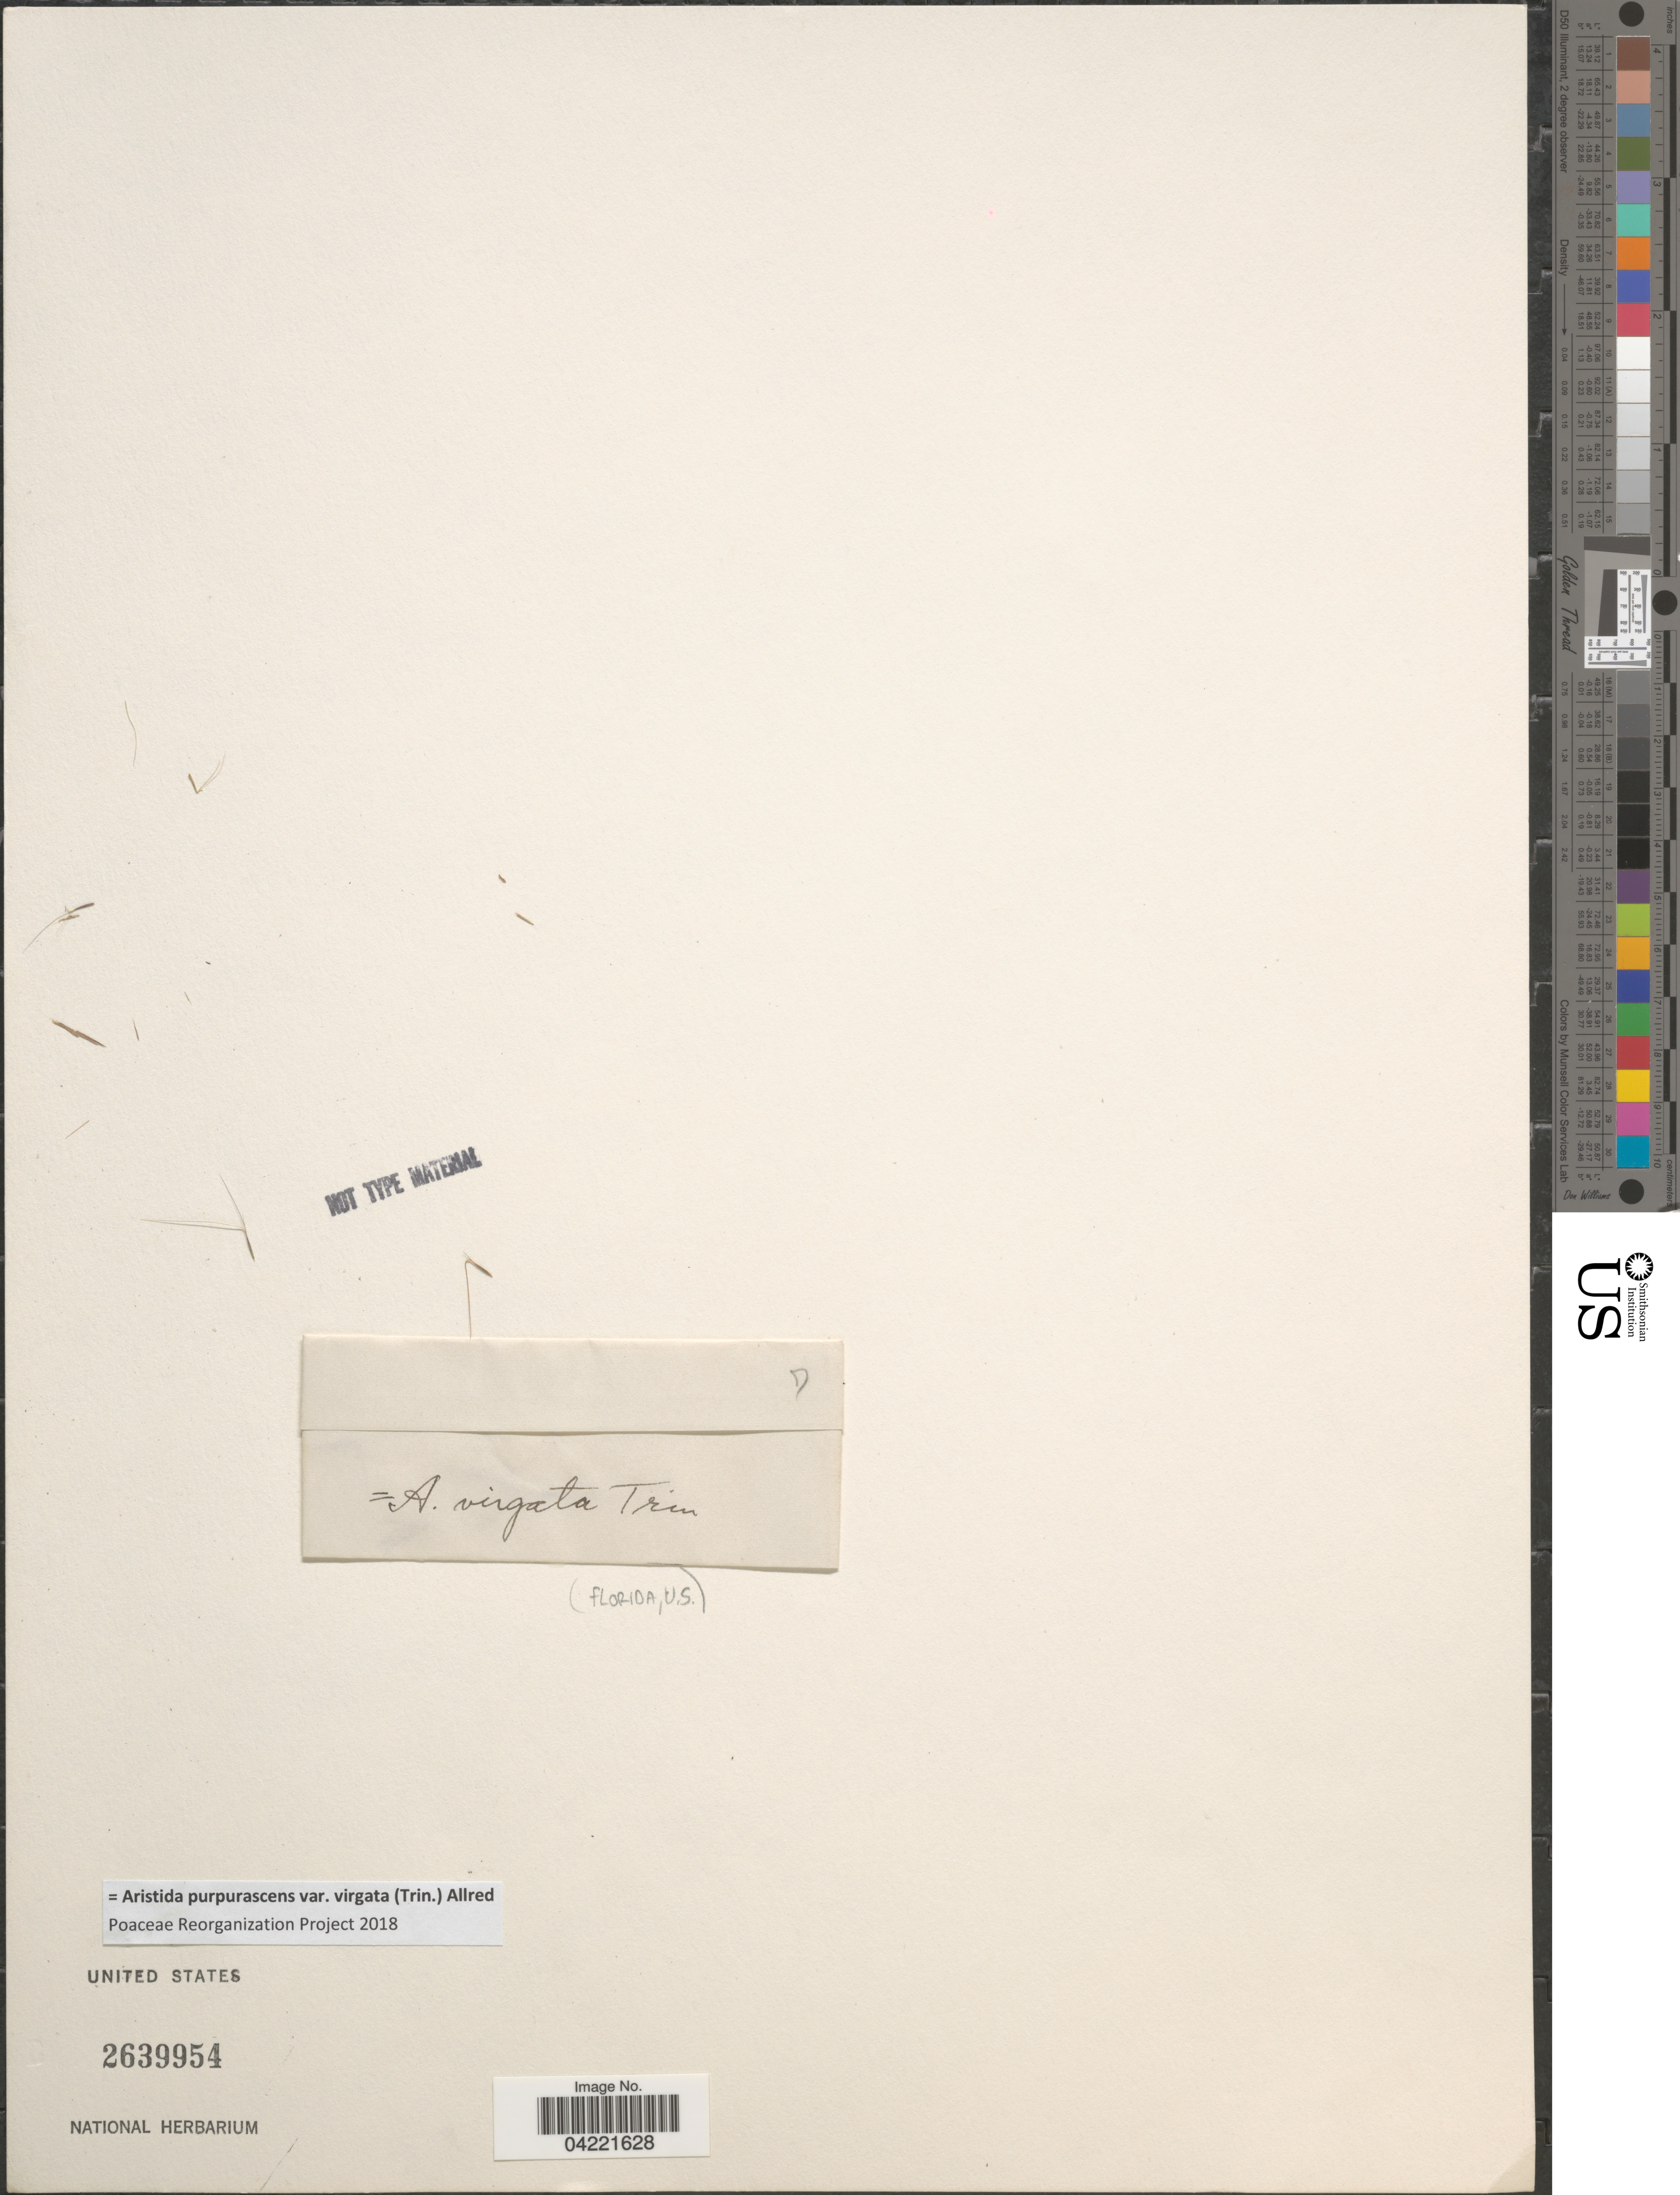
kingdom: Plantae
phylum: Tracheophyta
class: Liliopsida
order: Poales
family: Poaceae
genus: Aristida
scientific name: Aristida purpurascens var. virgata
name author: (Trin.) Allred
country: United States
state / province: Florida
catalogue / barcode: US 2639954